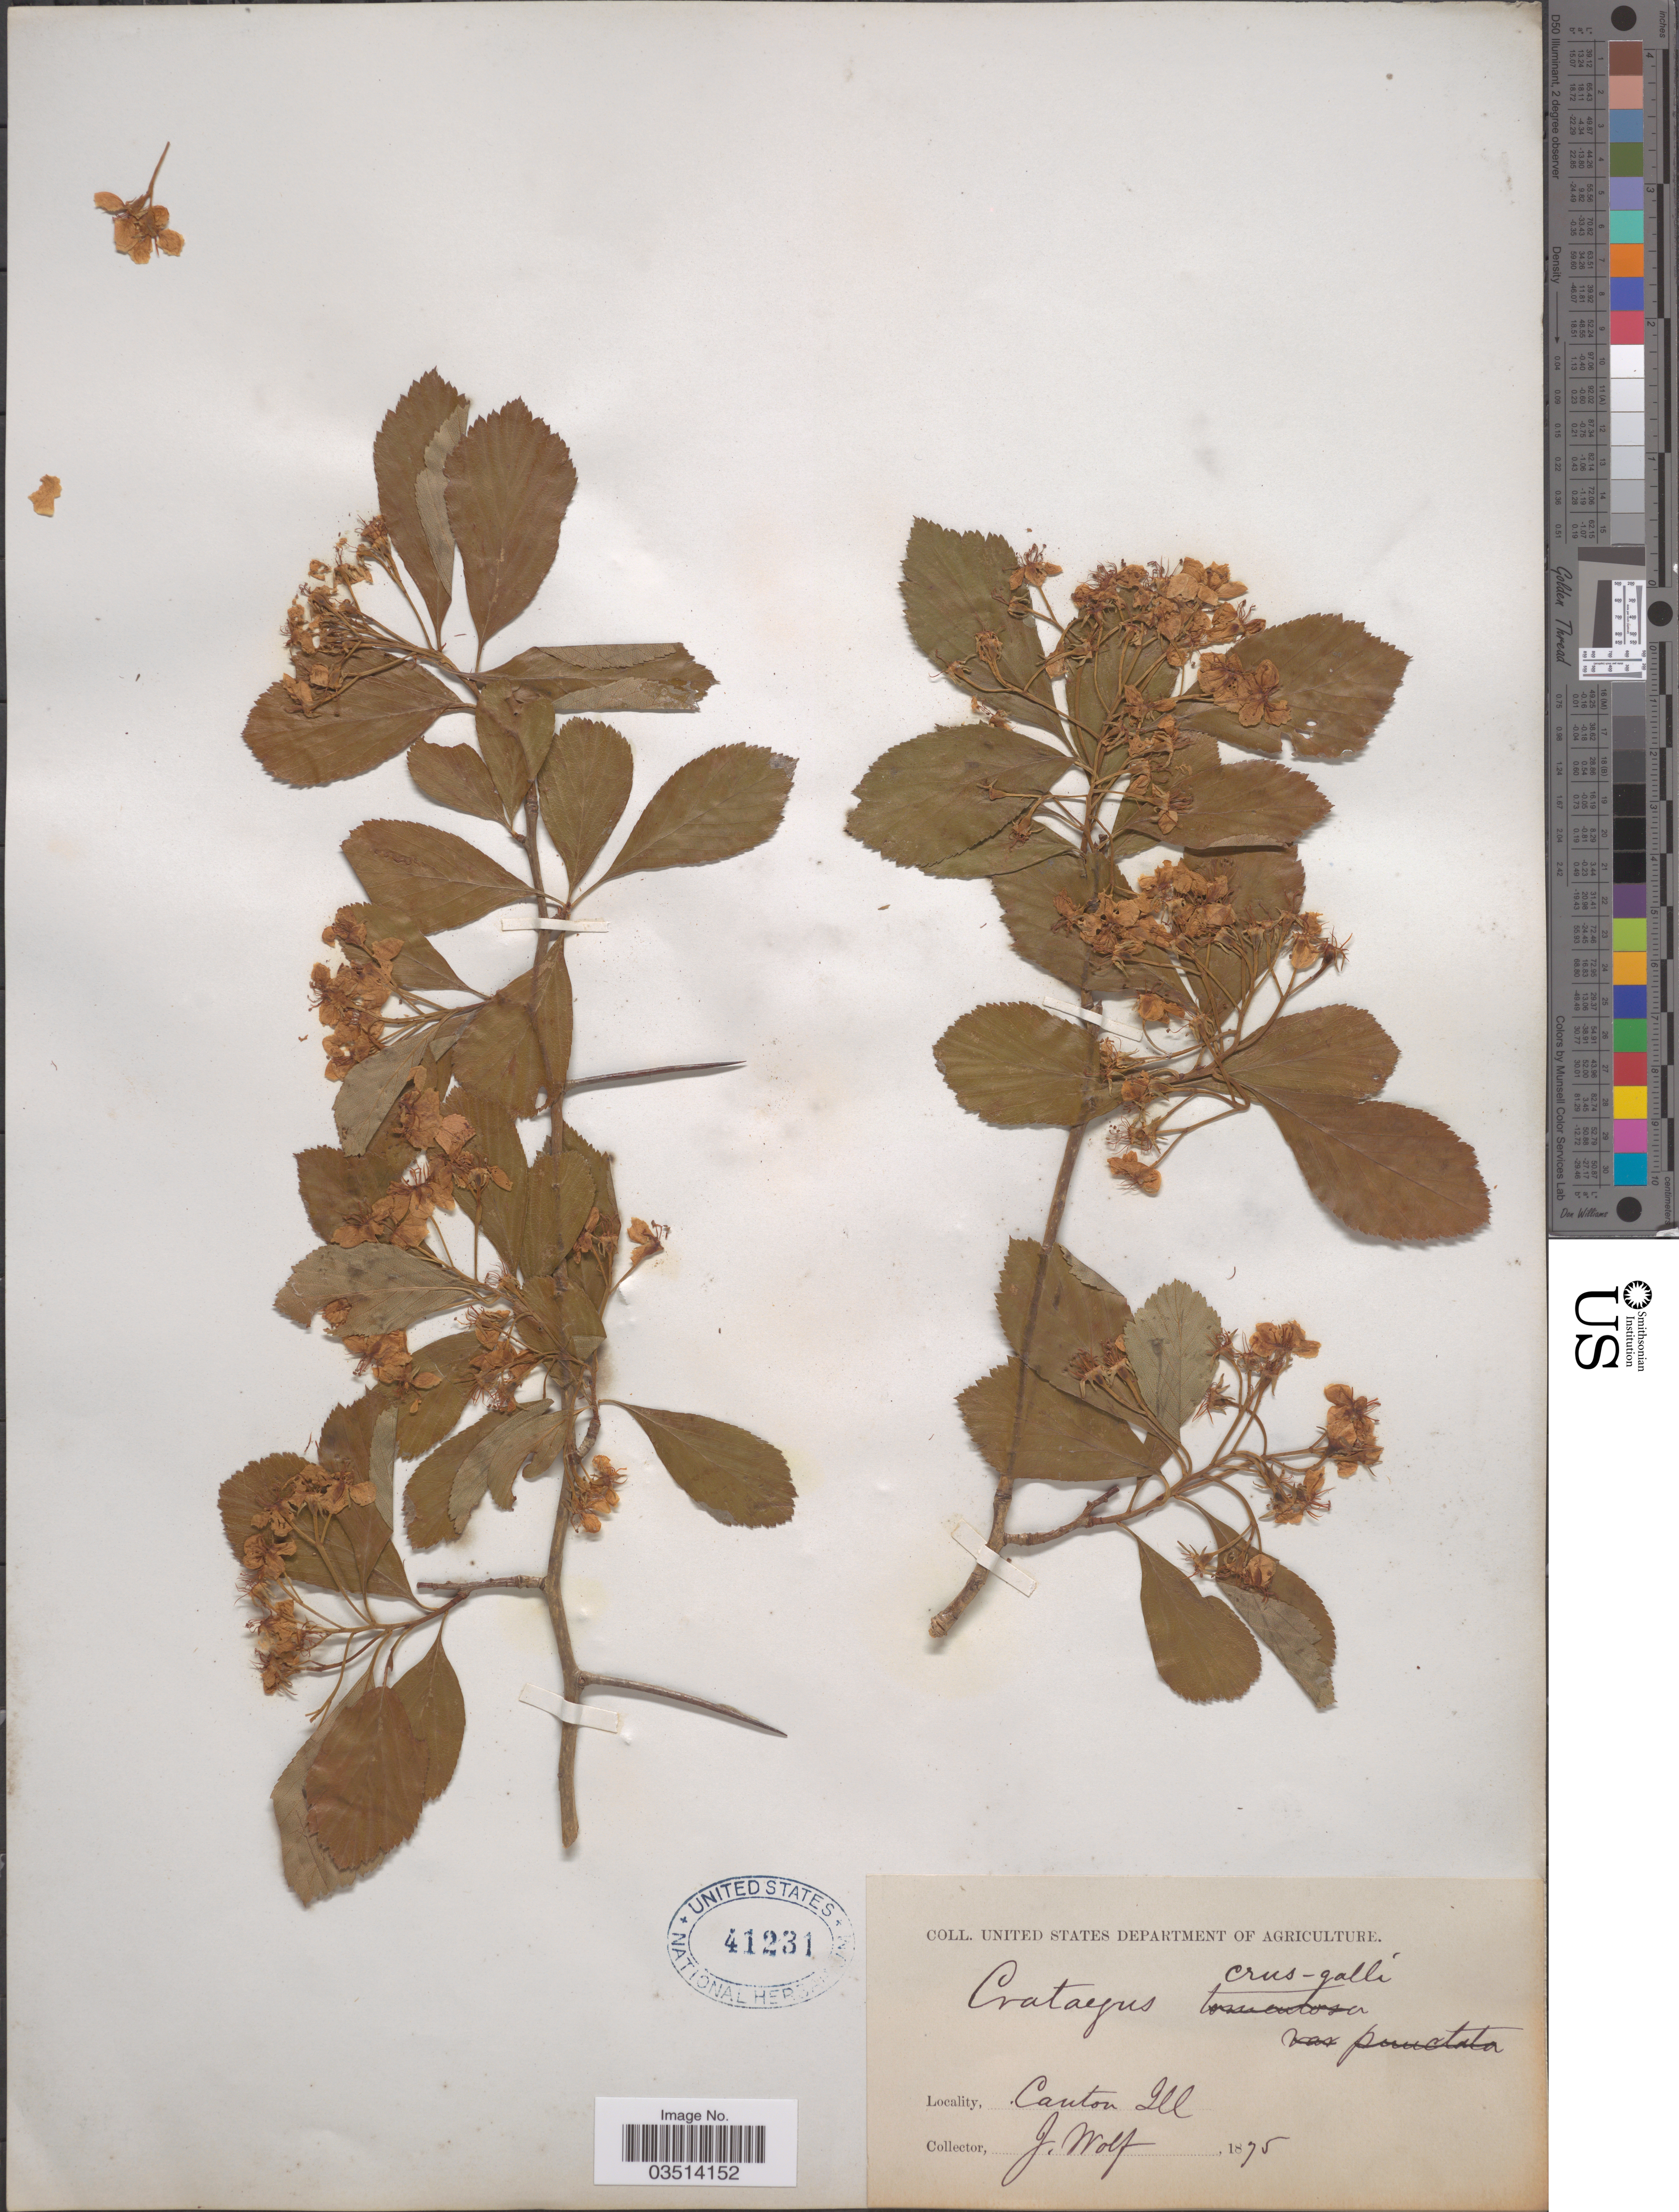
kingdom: Plantae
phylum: Tracheophyta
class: Magnoliopsida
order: Rosales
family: Rosaceae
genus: Crataegus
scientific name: Crataegus crus-galli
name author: L.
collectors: J. Wolf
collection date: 1875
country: United States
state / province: Illinois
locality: Canton.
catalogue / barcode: US 41231